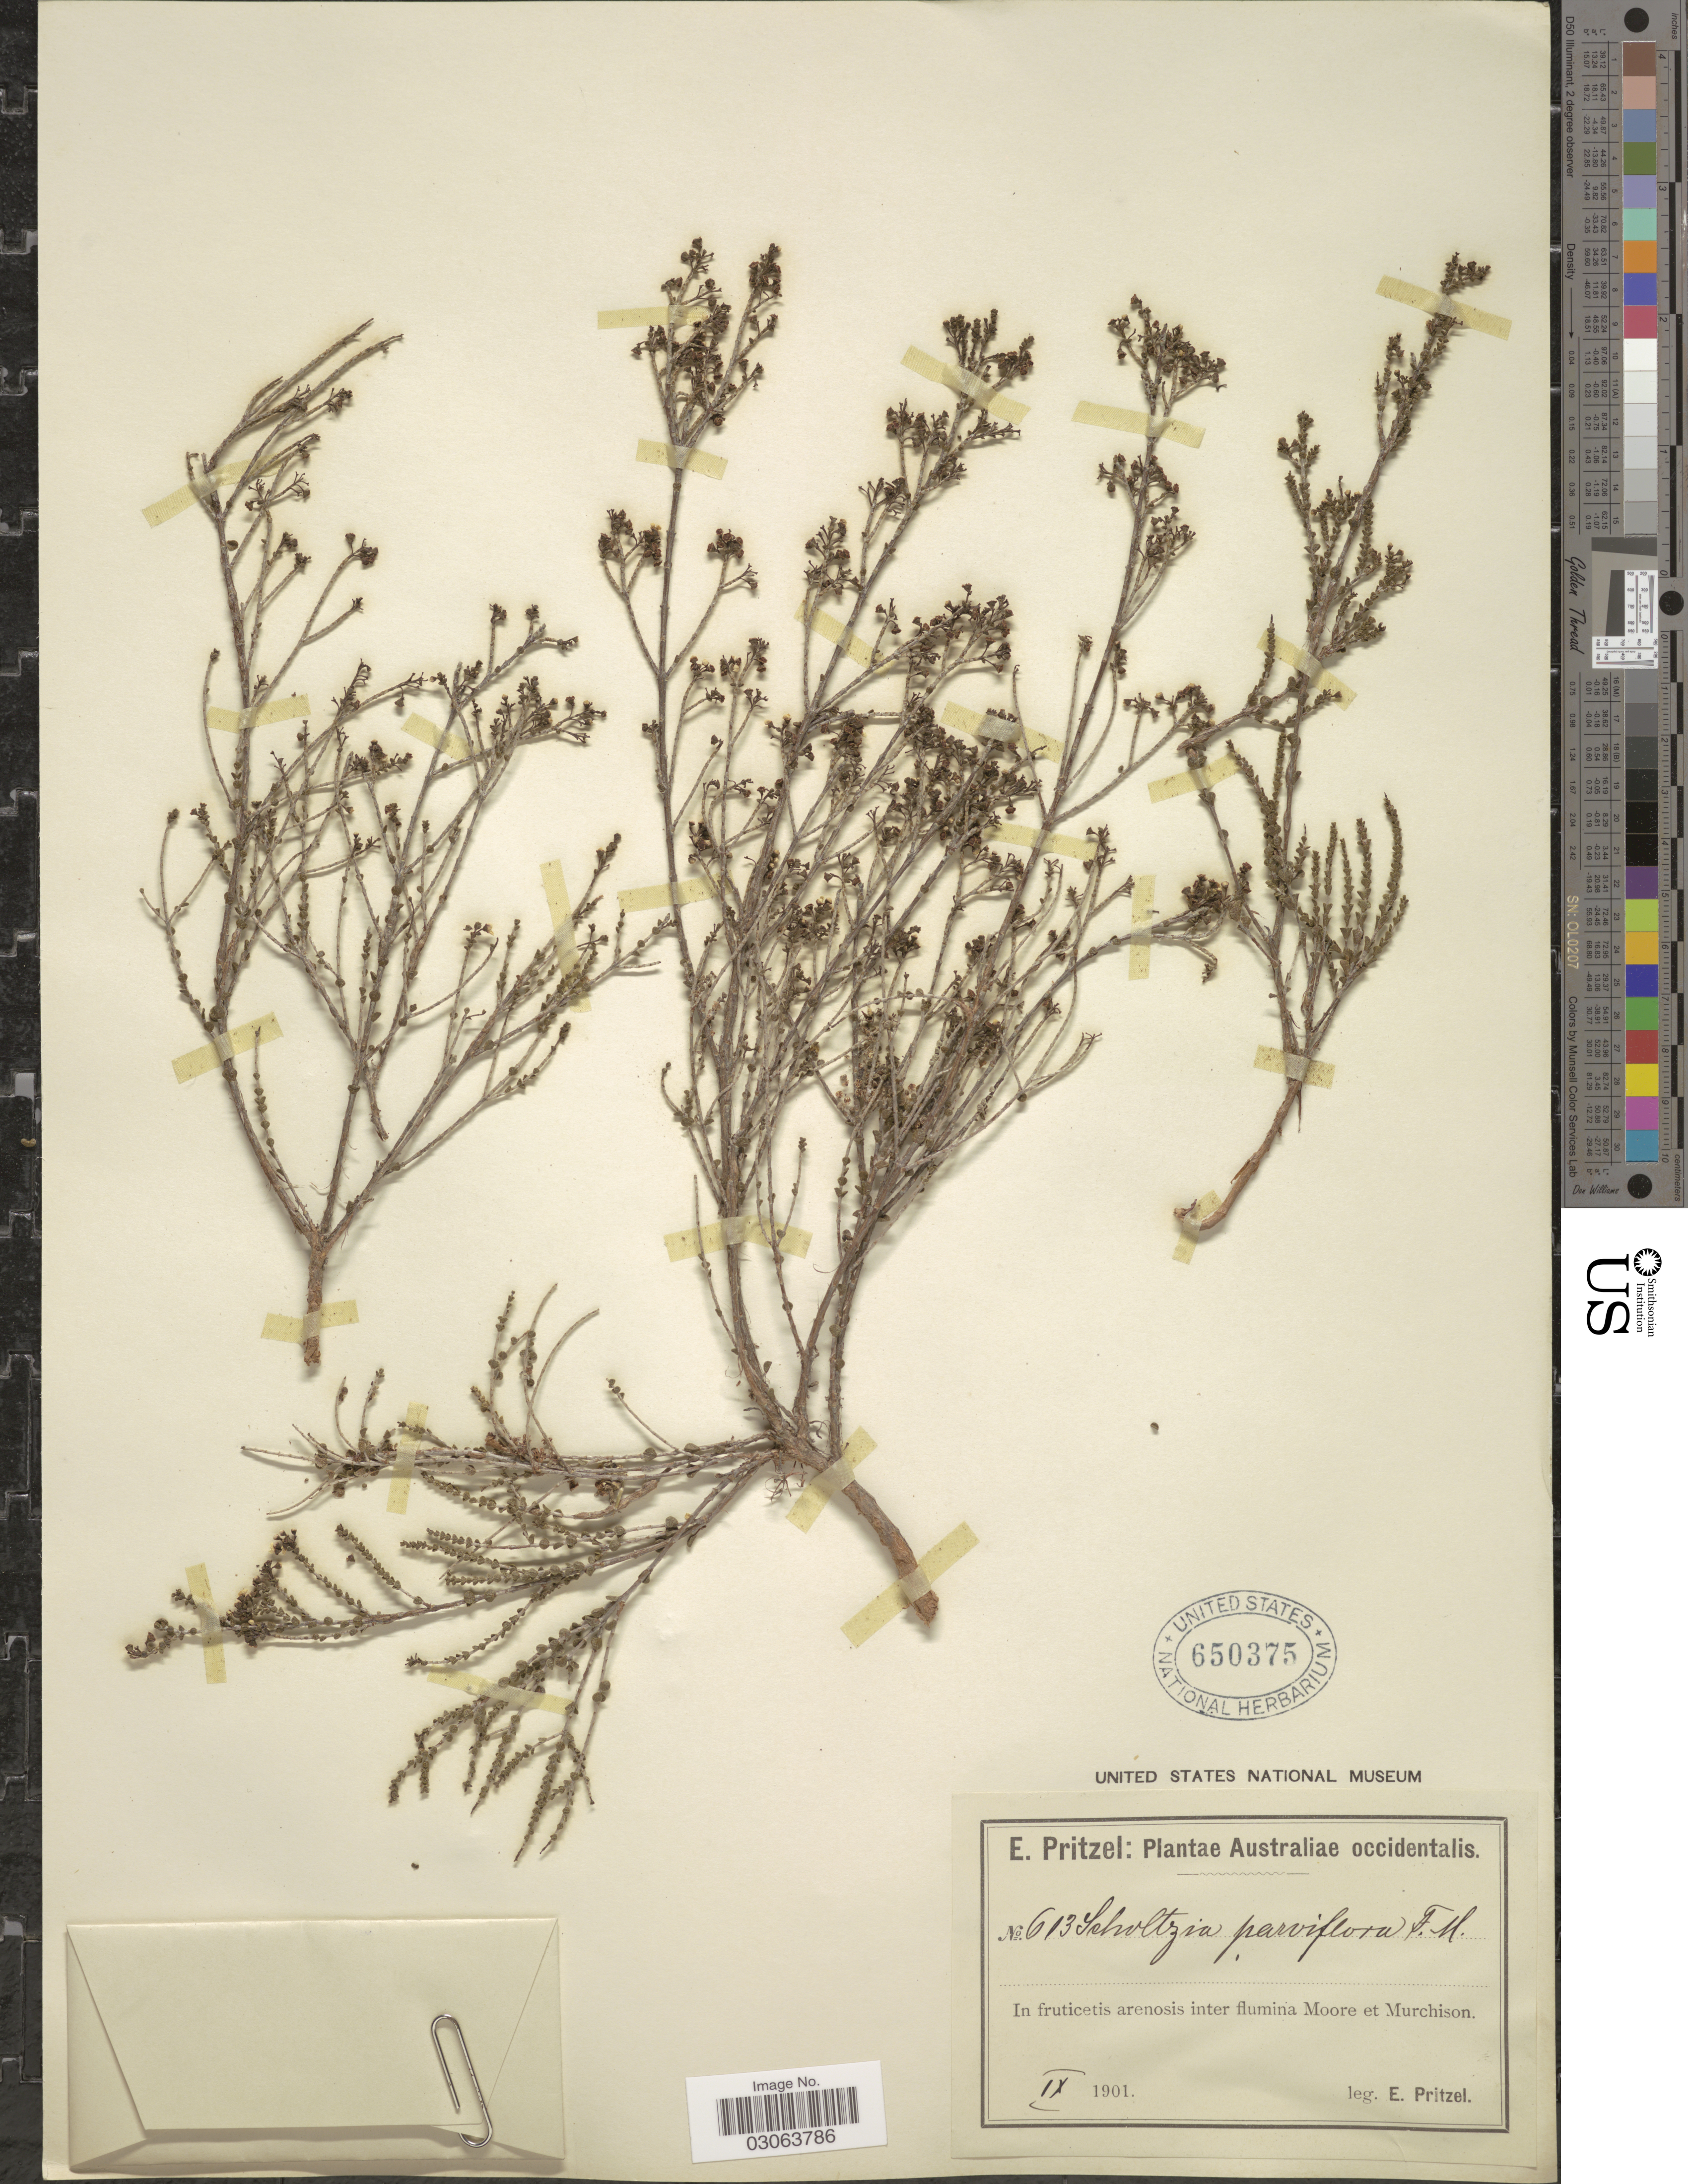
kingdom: Plantae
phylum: Tracheophyta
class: Magnoliopsida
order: Myrtales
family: Myrtaceae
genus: Scholtzia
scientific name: Scholtzia parviflora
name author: F. Muell.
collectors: E. G. Pritzel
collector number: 613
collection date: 1901-09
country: Australia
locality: Australiae occidentalis. In fruticetis arenosis inter flumina Moore et Murchison.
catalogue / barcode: US 650375